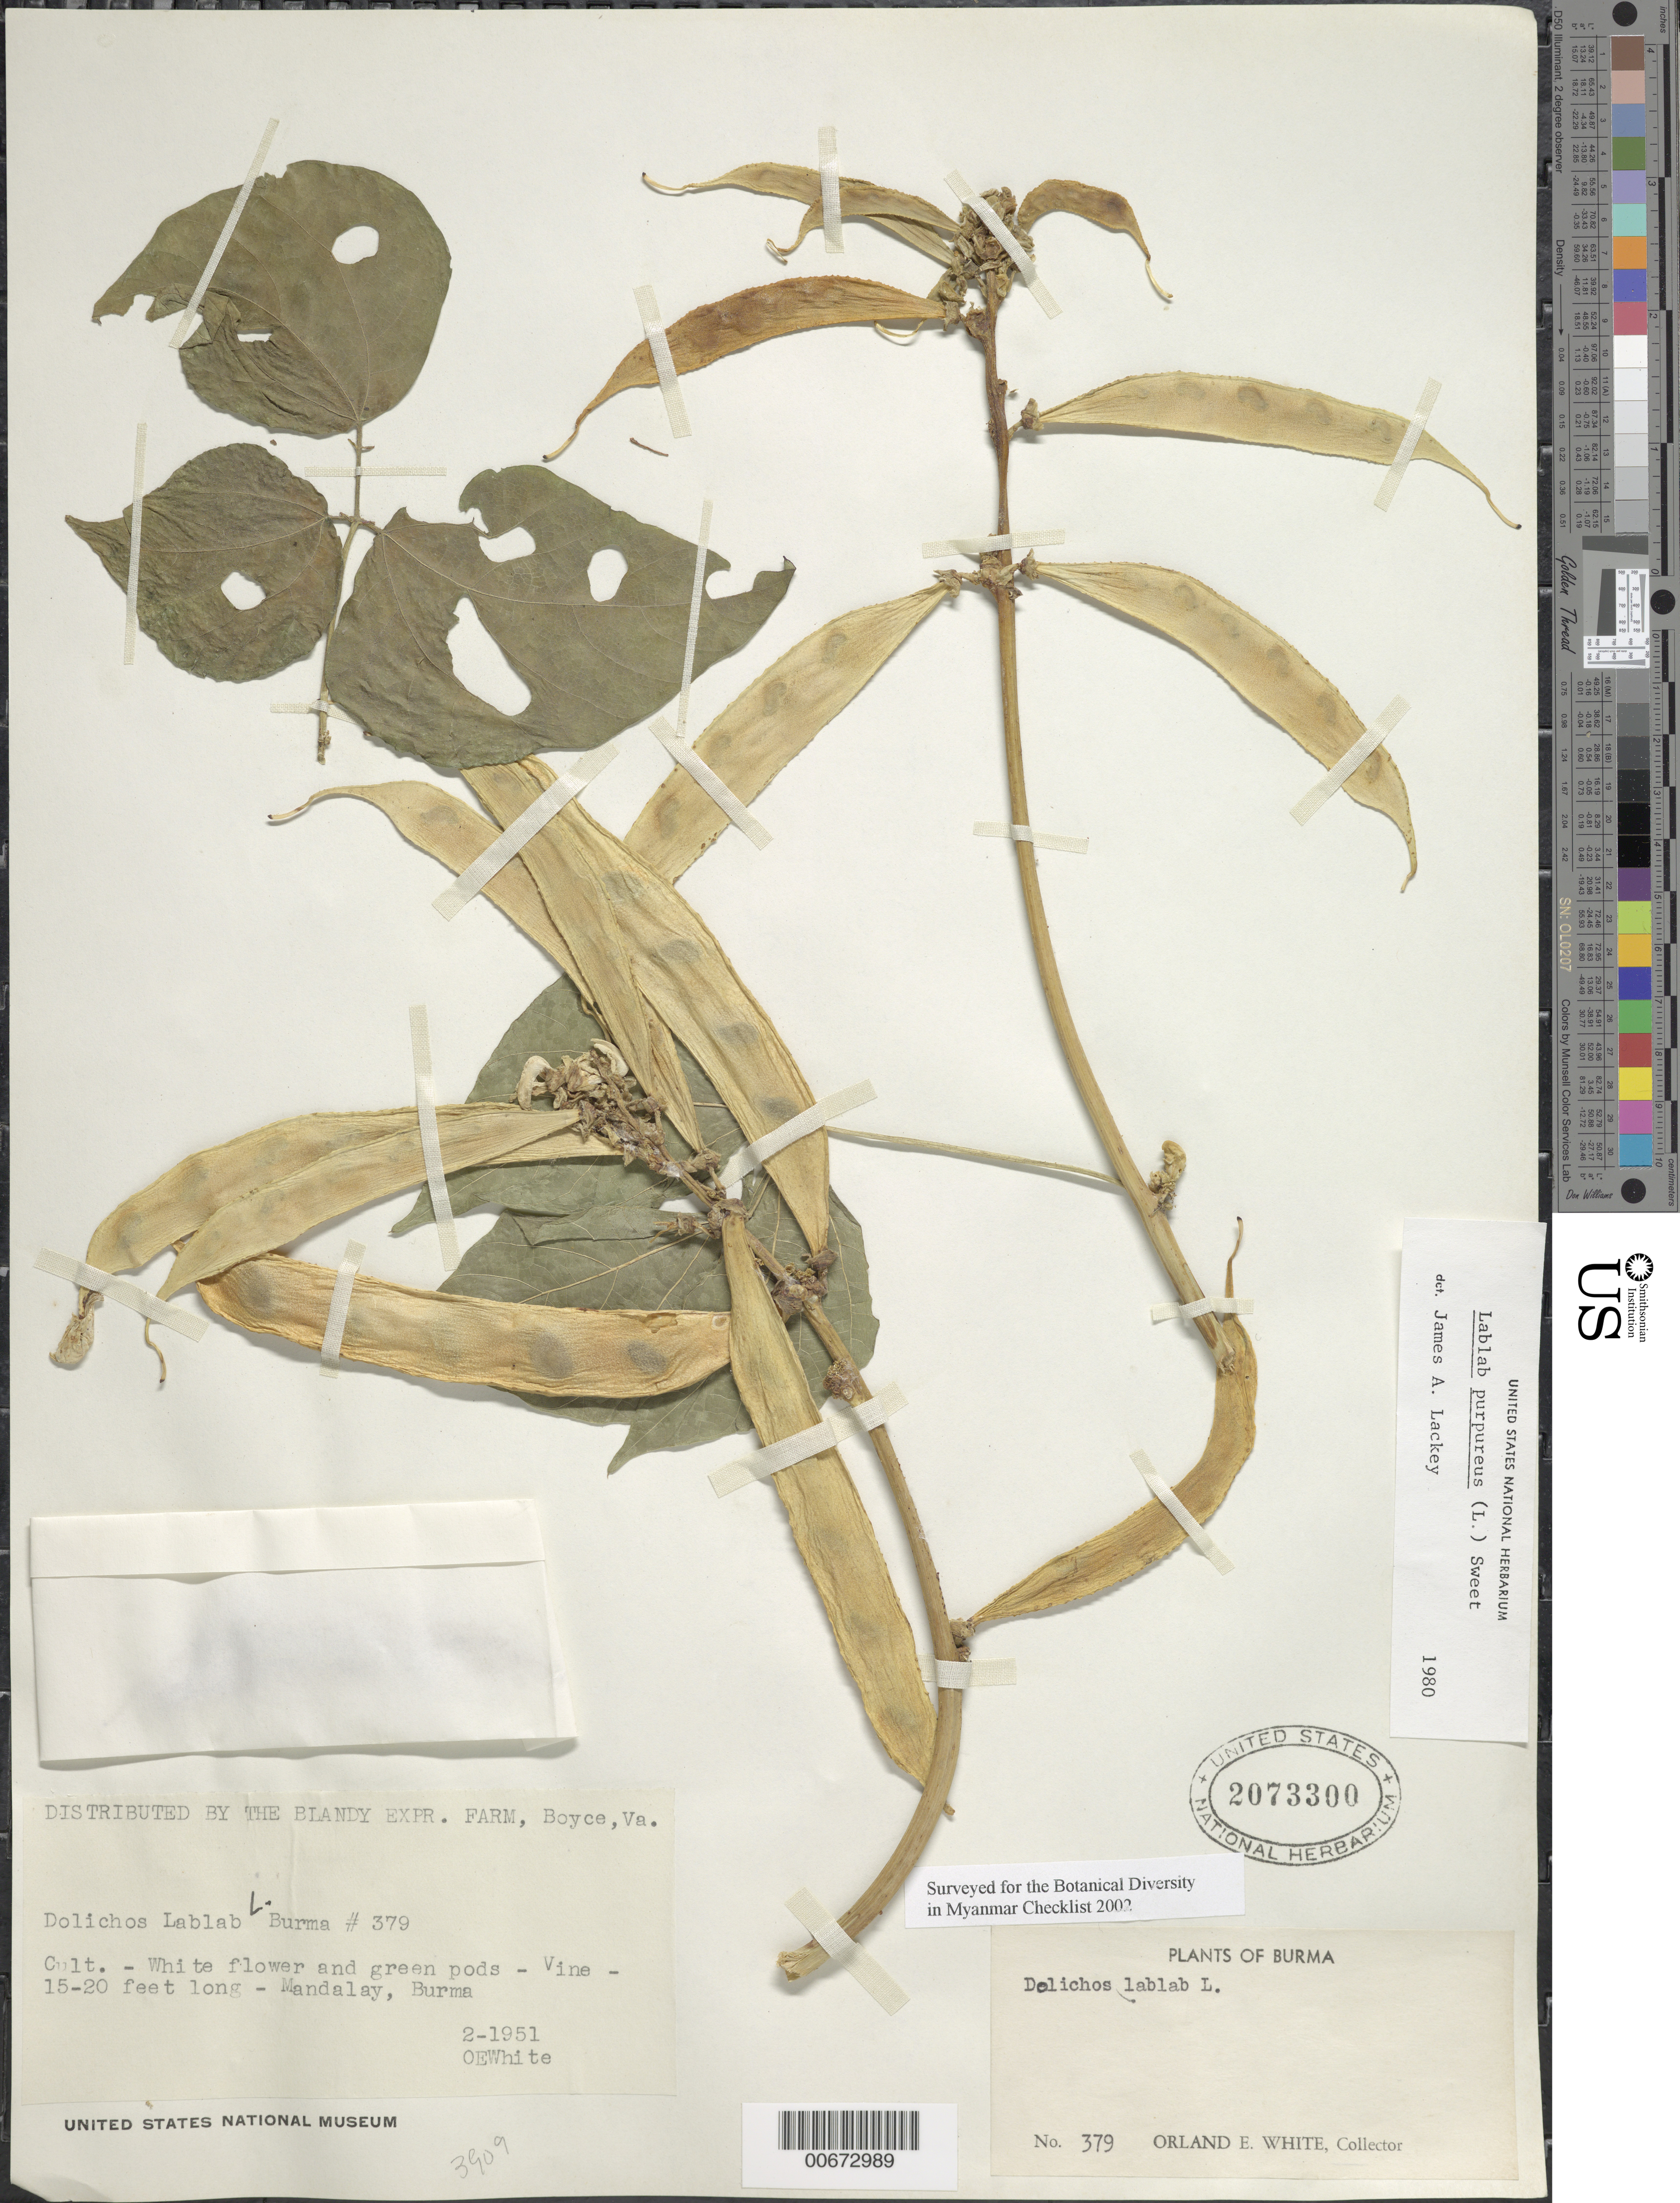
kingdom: Plantae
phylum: Tracheophyta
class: Magnoliopsida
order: Fabales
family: Fabaceae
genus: Lablab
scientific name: Lablab purpureus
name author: (L.) Sweet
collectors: O. E. White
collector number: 379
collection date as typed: Feb 1951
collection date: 1951-02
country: Myanmar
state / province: Mandalay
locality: Mandalay.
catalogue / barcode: US 2073300